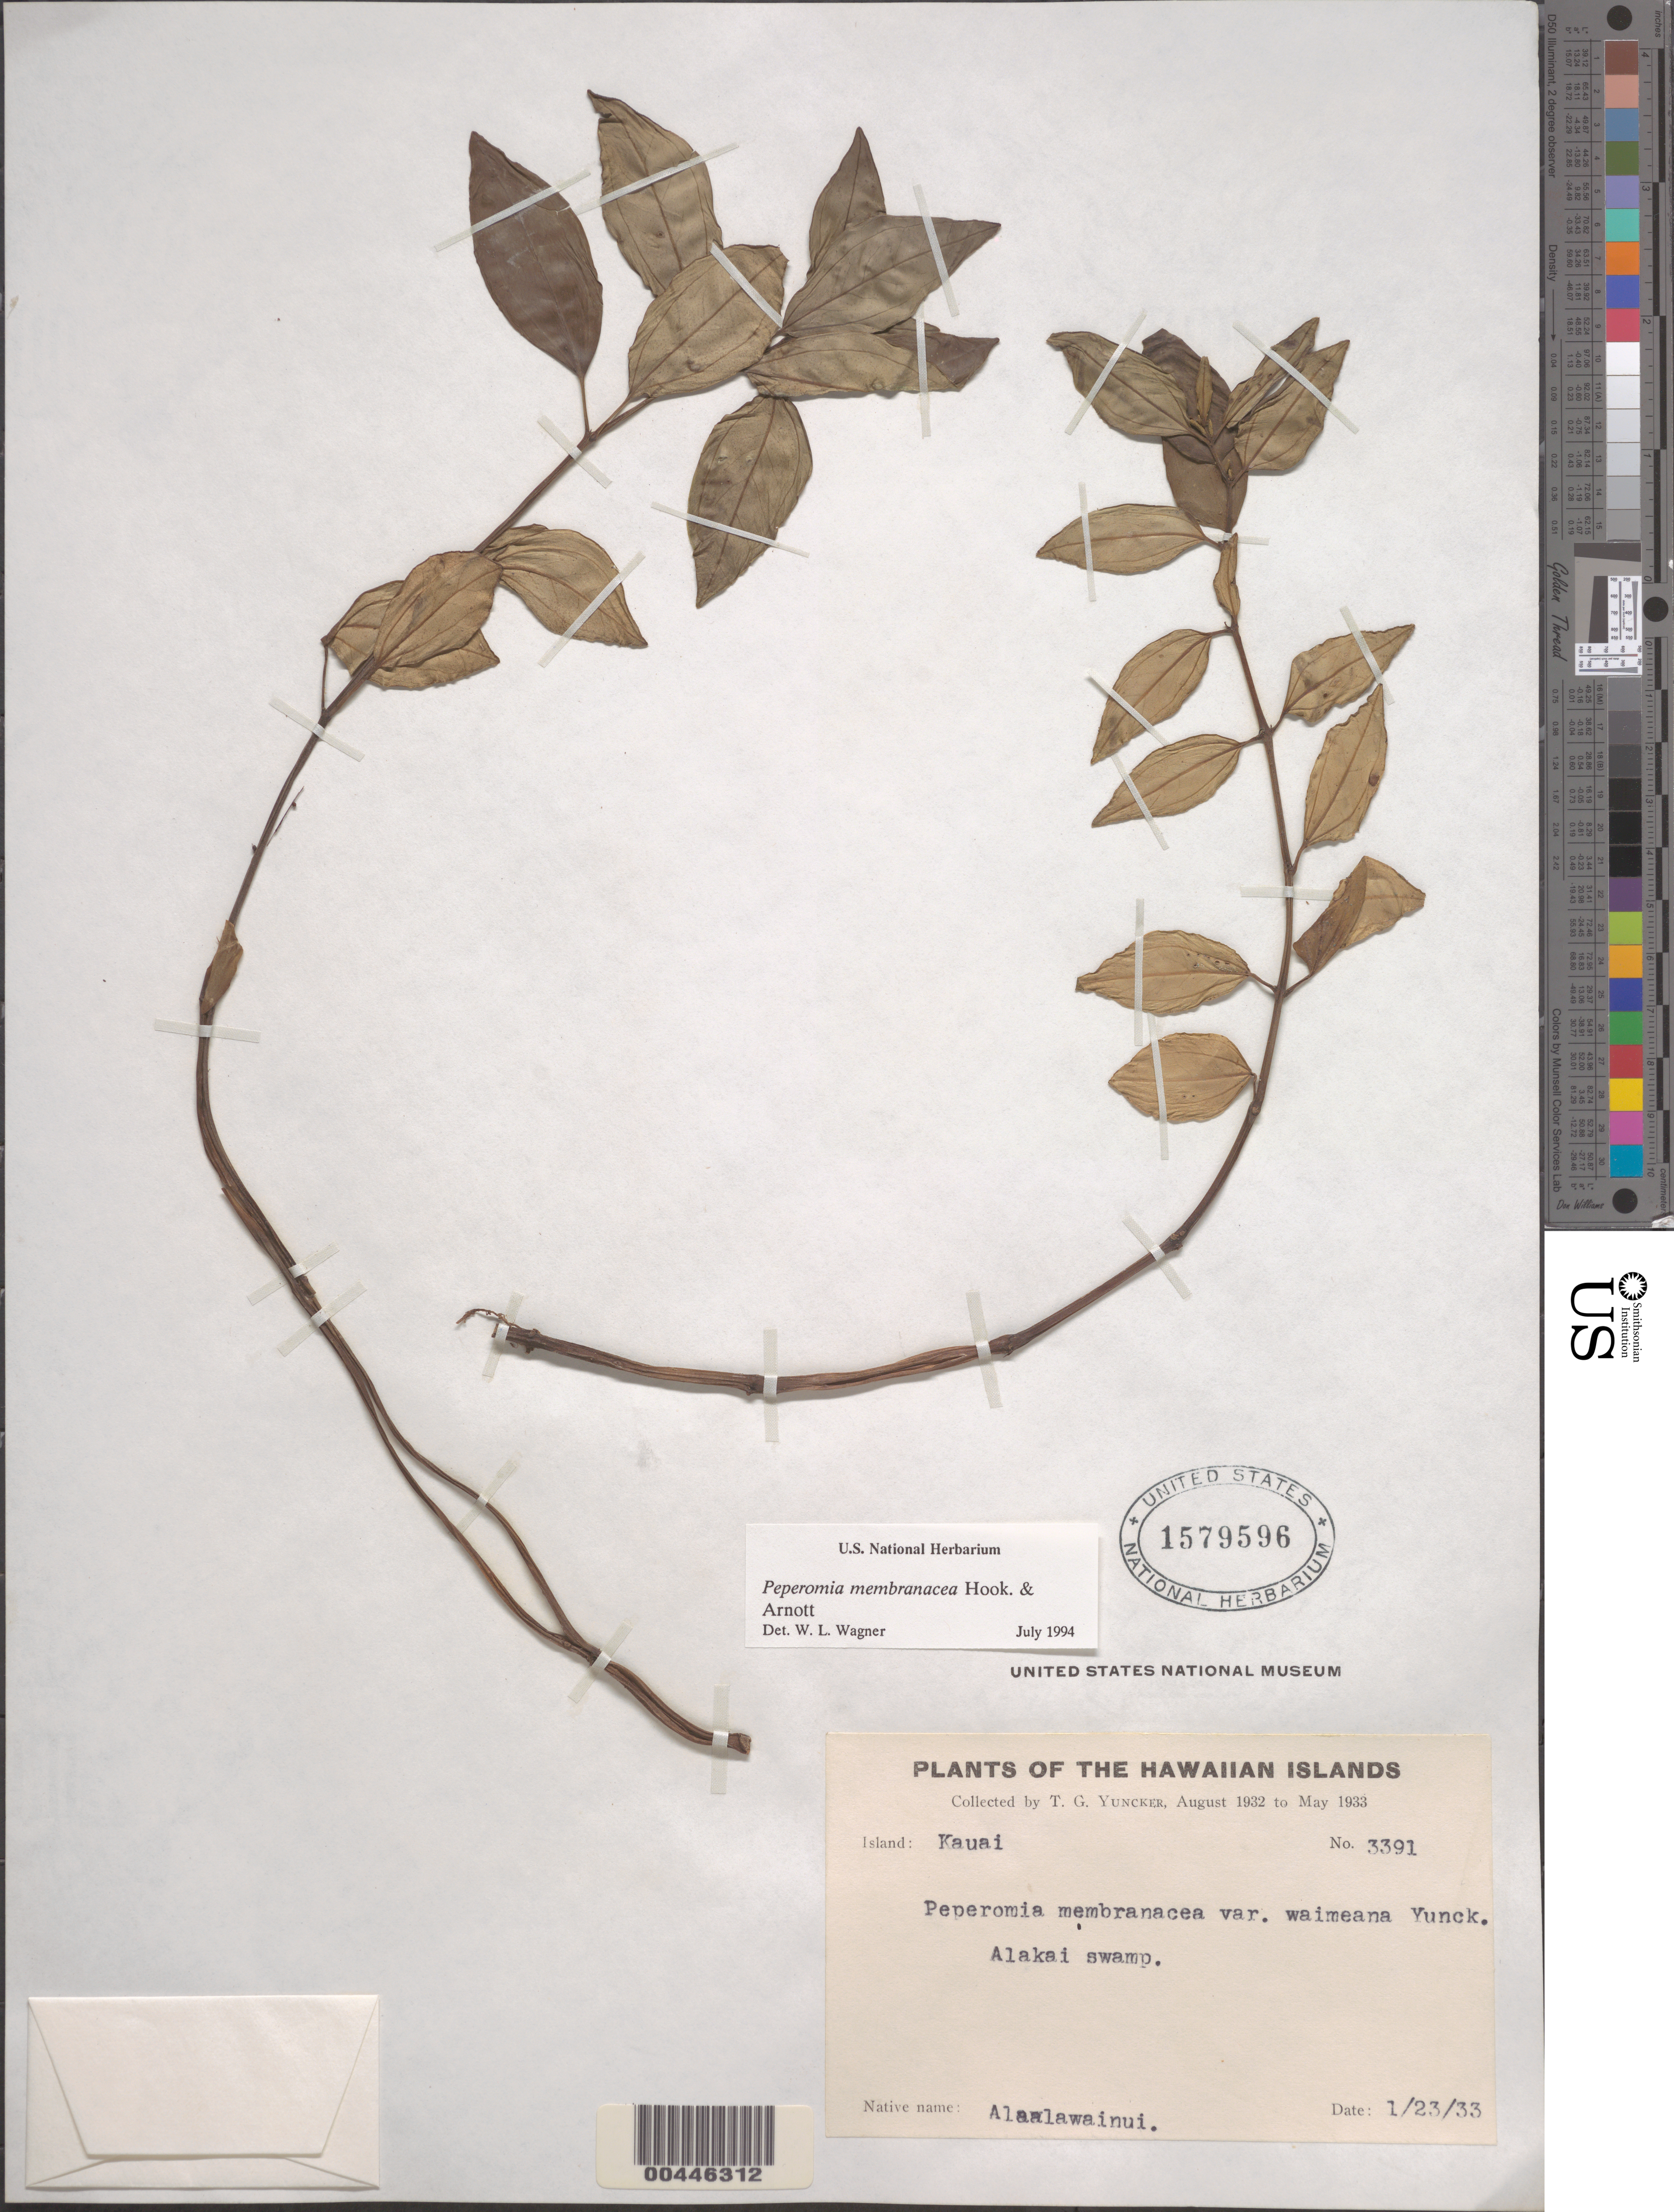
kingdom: Plantae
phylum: Tracheophyta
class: Magnoliopsida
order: Piperales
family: Piperaceae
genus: Peperomia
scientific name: Peperomia membranacea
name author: Hook. & Arn.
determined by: Wagner, W. L., (BOT), Smithsonian Institution - National Museum of Natural History (UNITED STATES)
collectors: T. G. Yuncker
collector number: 3391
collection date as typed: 23 Jan 1933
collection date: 1933-01-23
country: United States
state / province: Hawaii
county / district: Kauai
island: Kaua'i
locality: Alakai Swamp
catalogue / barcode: US 1579596